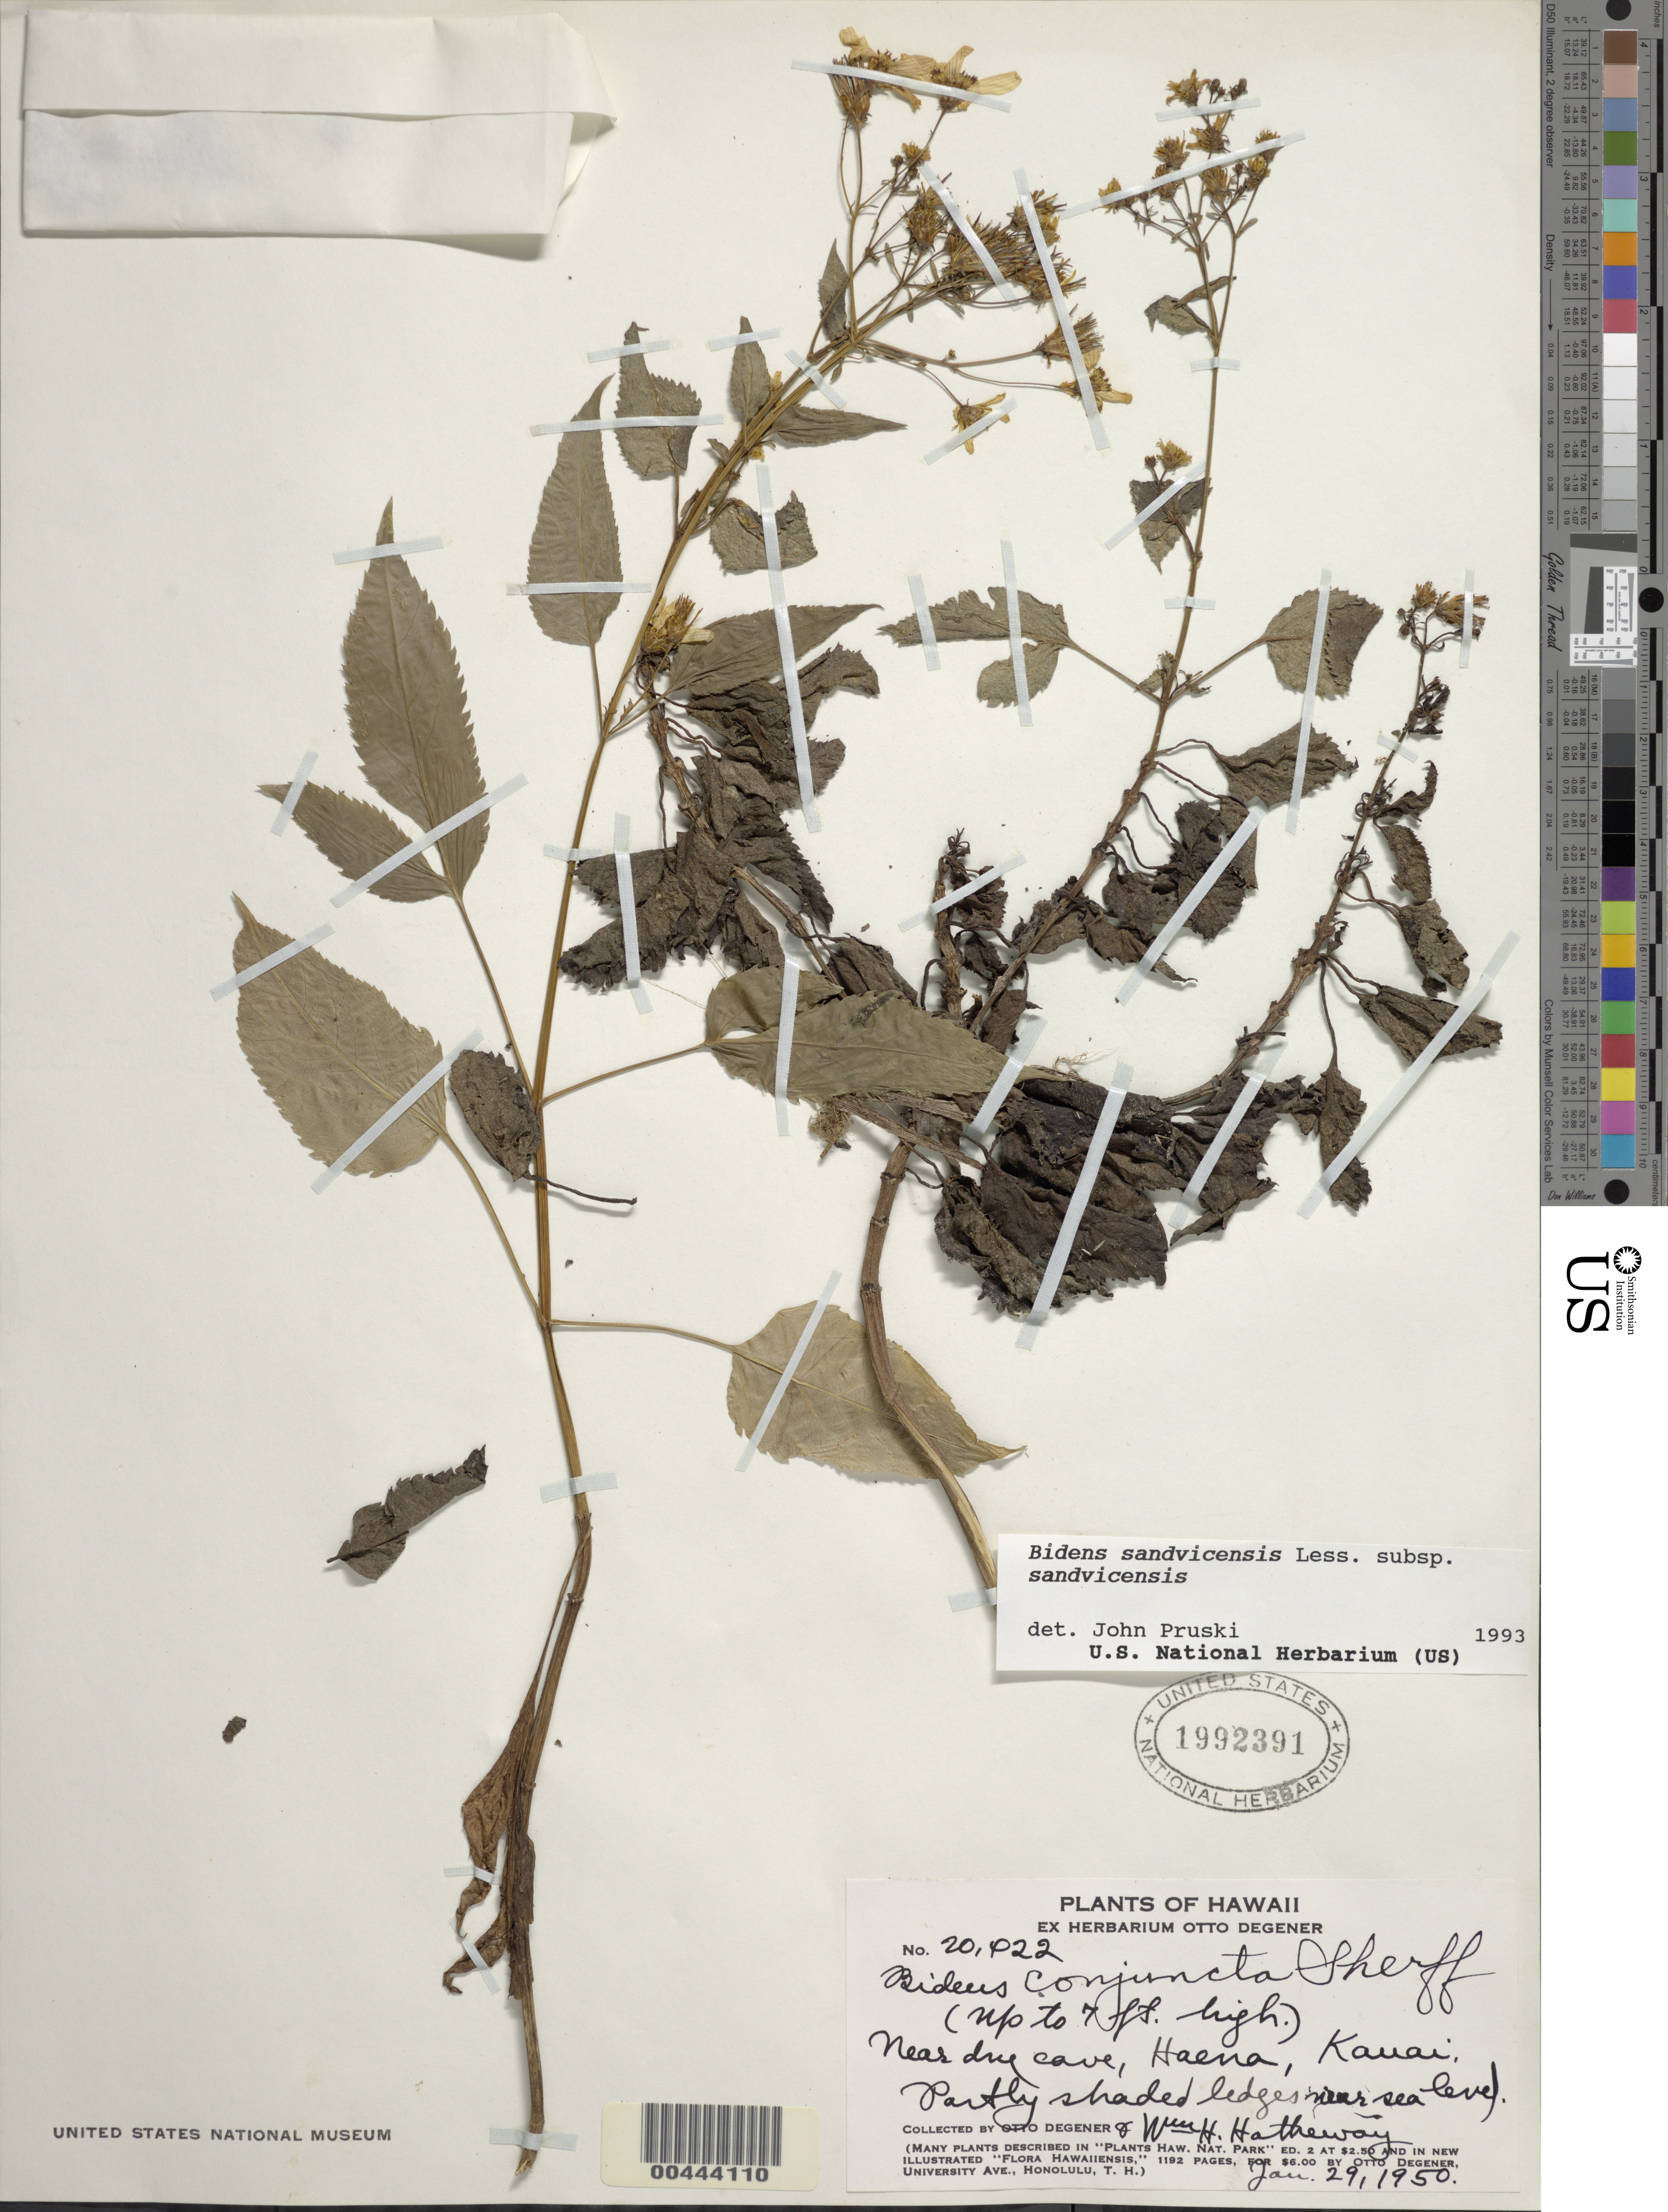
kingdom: Plantae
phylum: Tracheophyta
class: Magnoliopsida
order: Asterales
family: Asteraceae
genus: Bidens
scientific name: Bidens sandvicensis subsp. sandvicensis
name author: Less.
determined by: Pruski, J. F.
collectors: O. Degener & W. H. Hatheway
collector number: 20422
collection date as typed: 29 Jan 1950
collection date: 1950-01-29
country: United States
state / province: Hawaii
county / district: Kauai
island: Kaua'i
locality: Near dry cave, Haena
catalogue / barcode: US 1992391